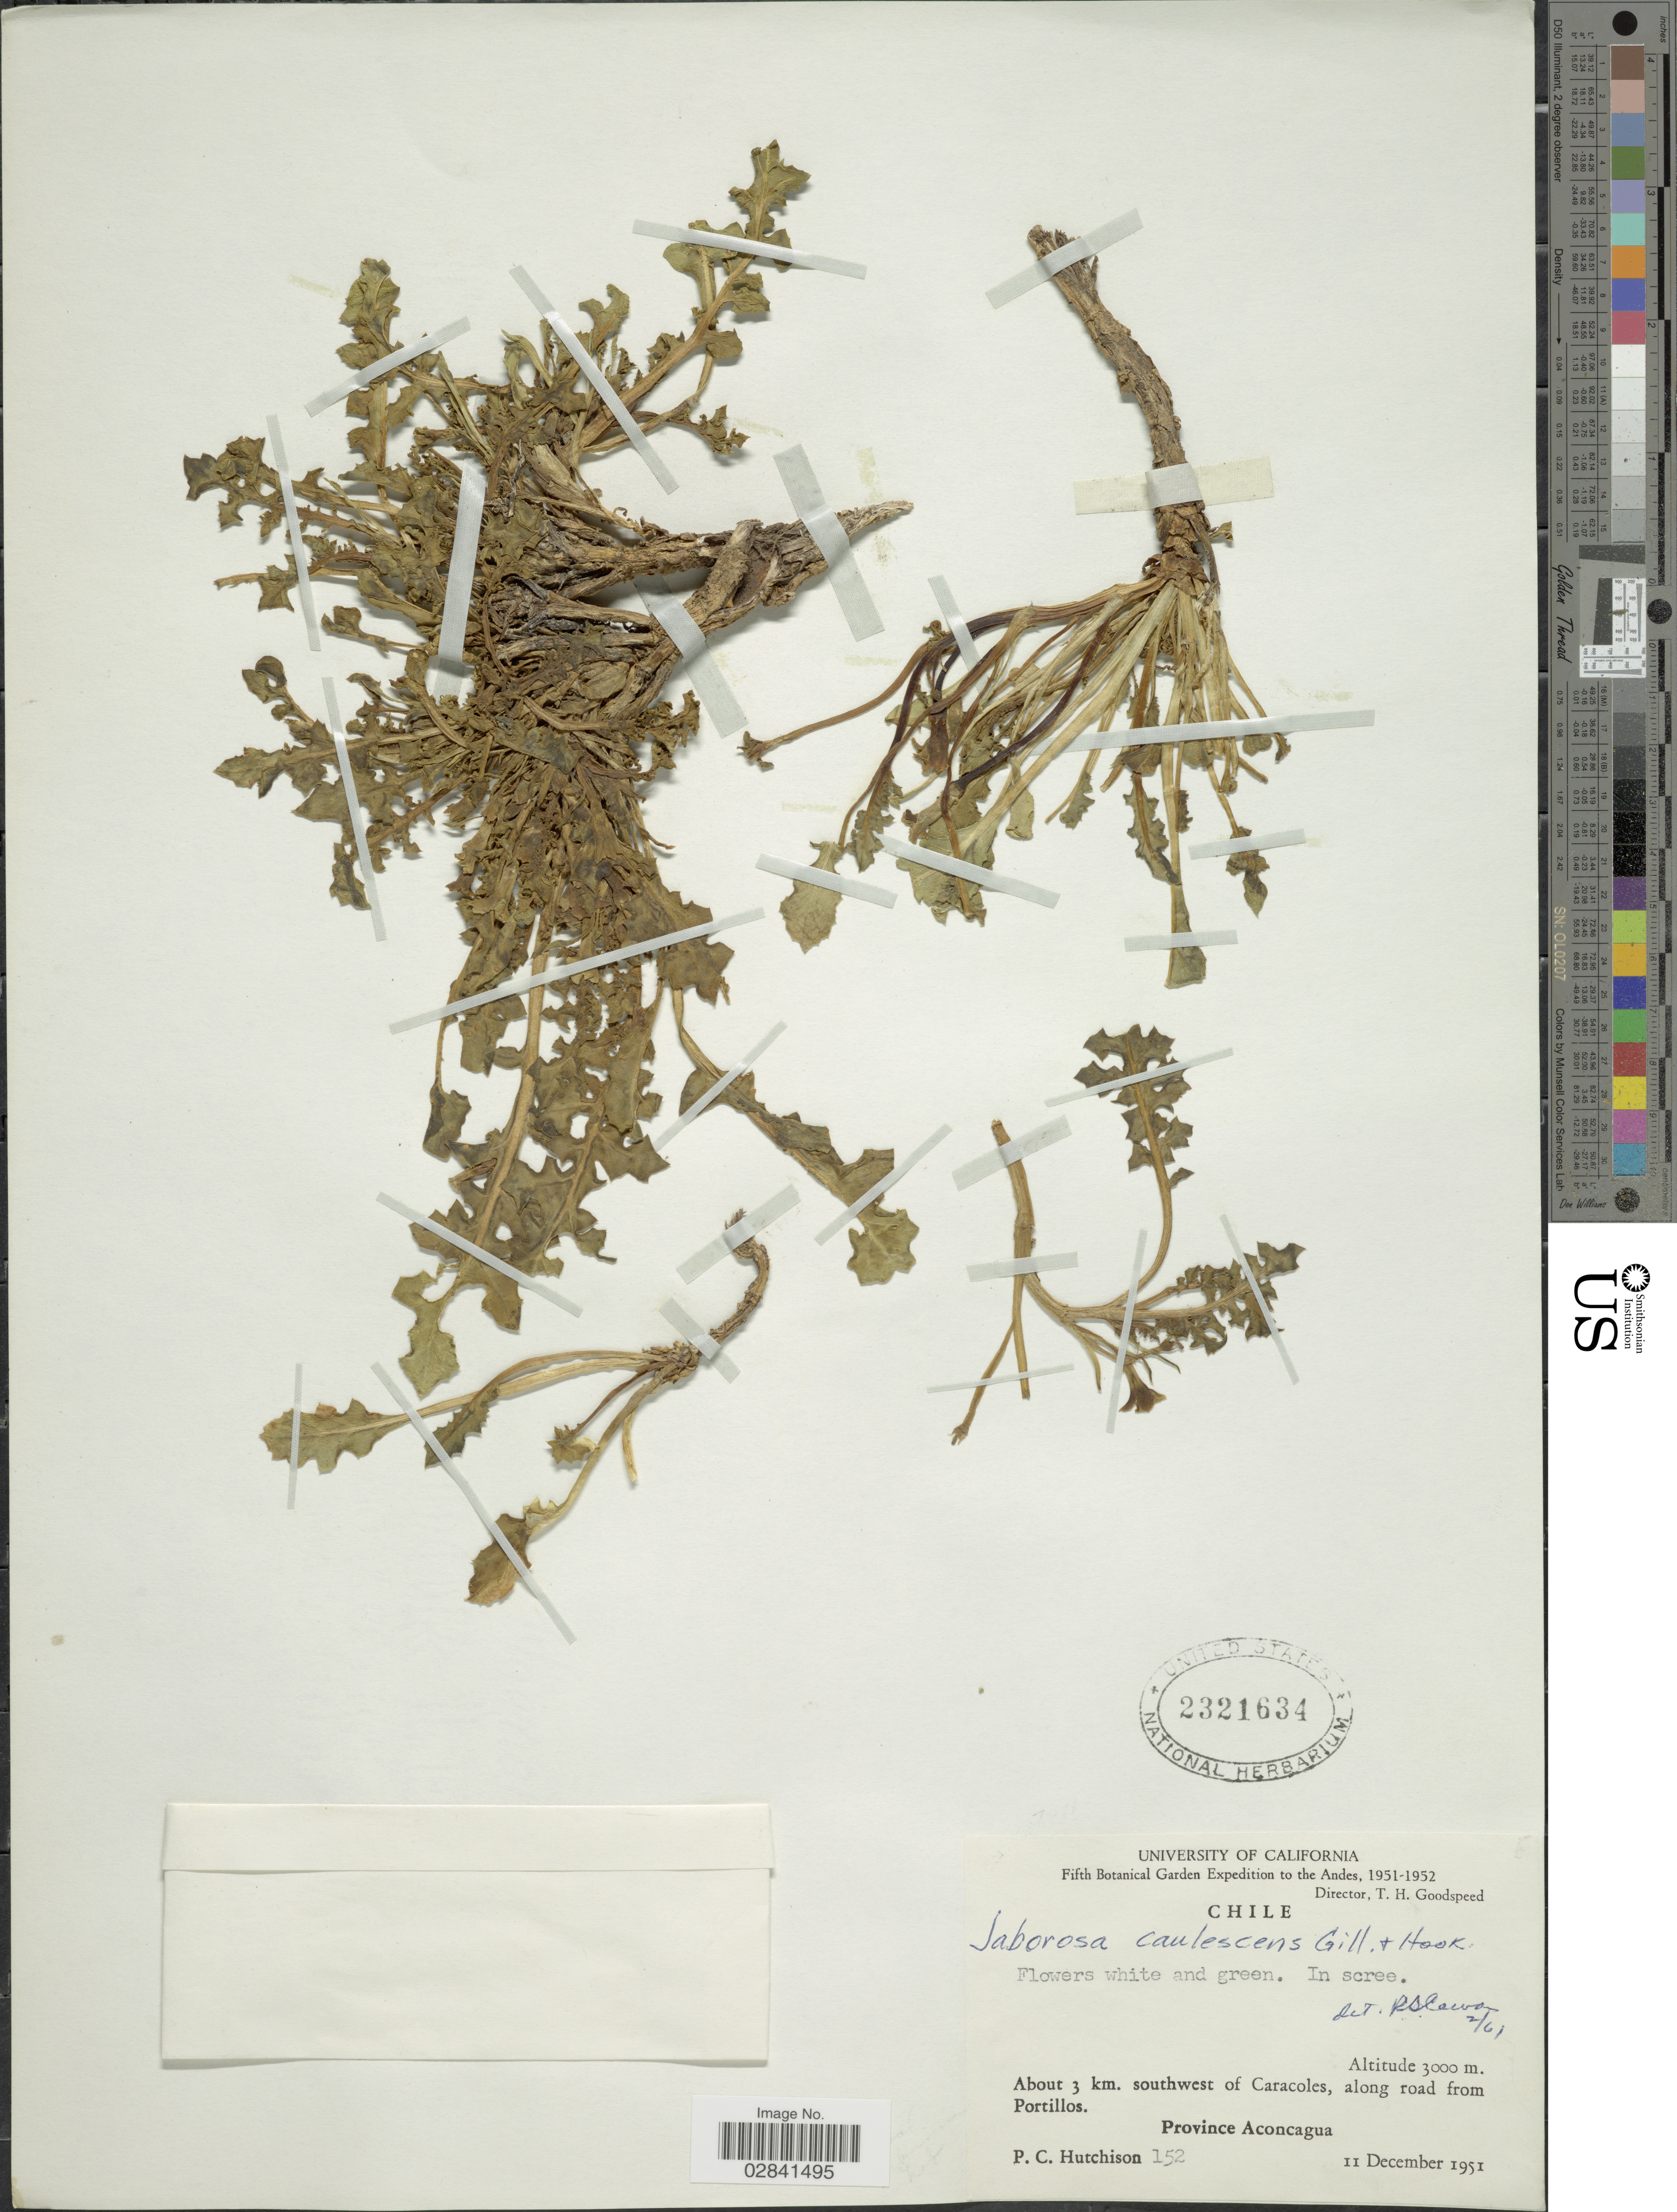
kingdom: Plantae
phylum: Tracheophyta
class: Magnoliopsida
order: Solanales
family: Solanaceae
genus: Jaborosa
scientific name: Jaborosa caulescens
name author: Gillies & Hook.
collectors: P. C. Hutchison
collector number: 152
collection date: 1951-12-11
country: Chile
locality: About 3 km. southwest of Caracoles, along road from Portillos. Province Aconcagua.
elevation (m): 3000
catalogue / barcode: US 2321634